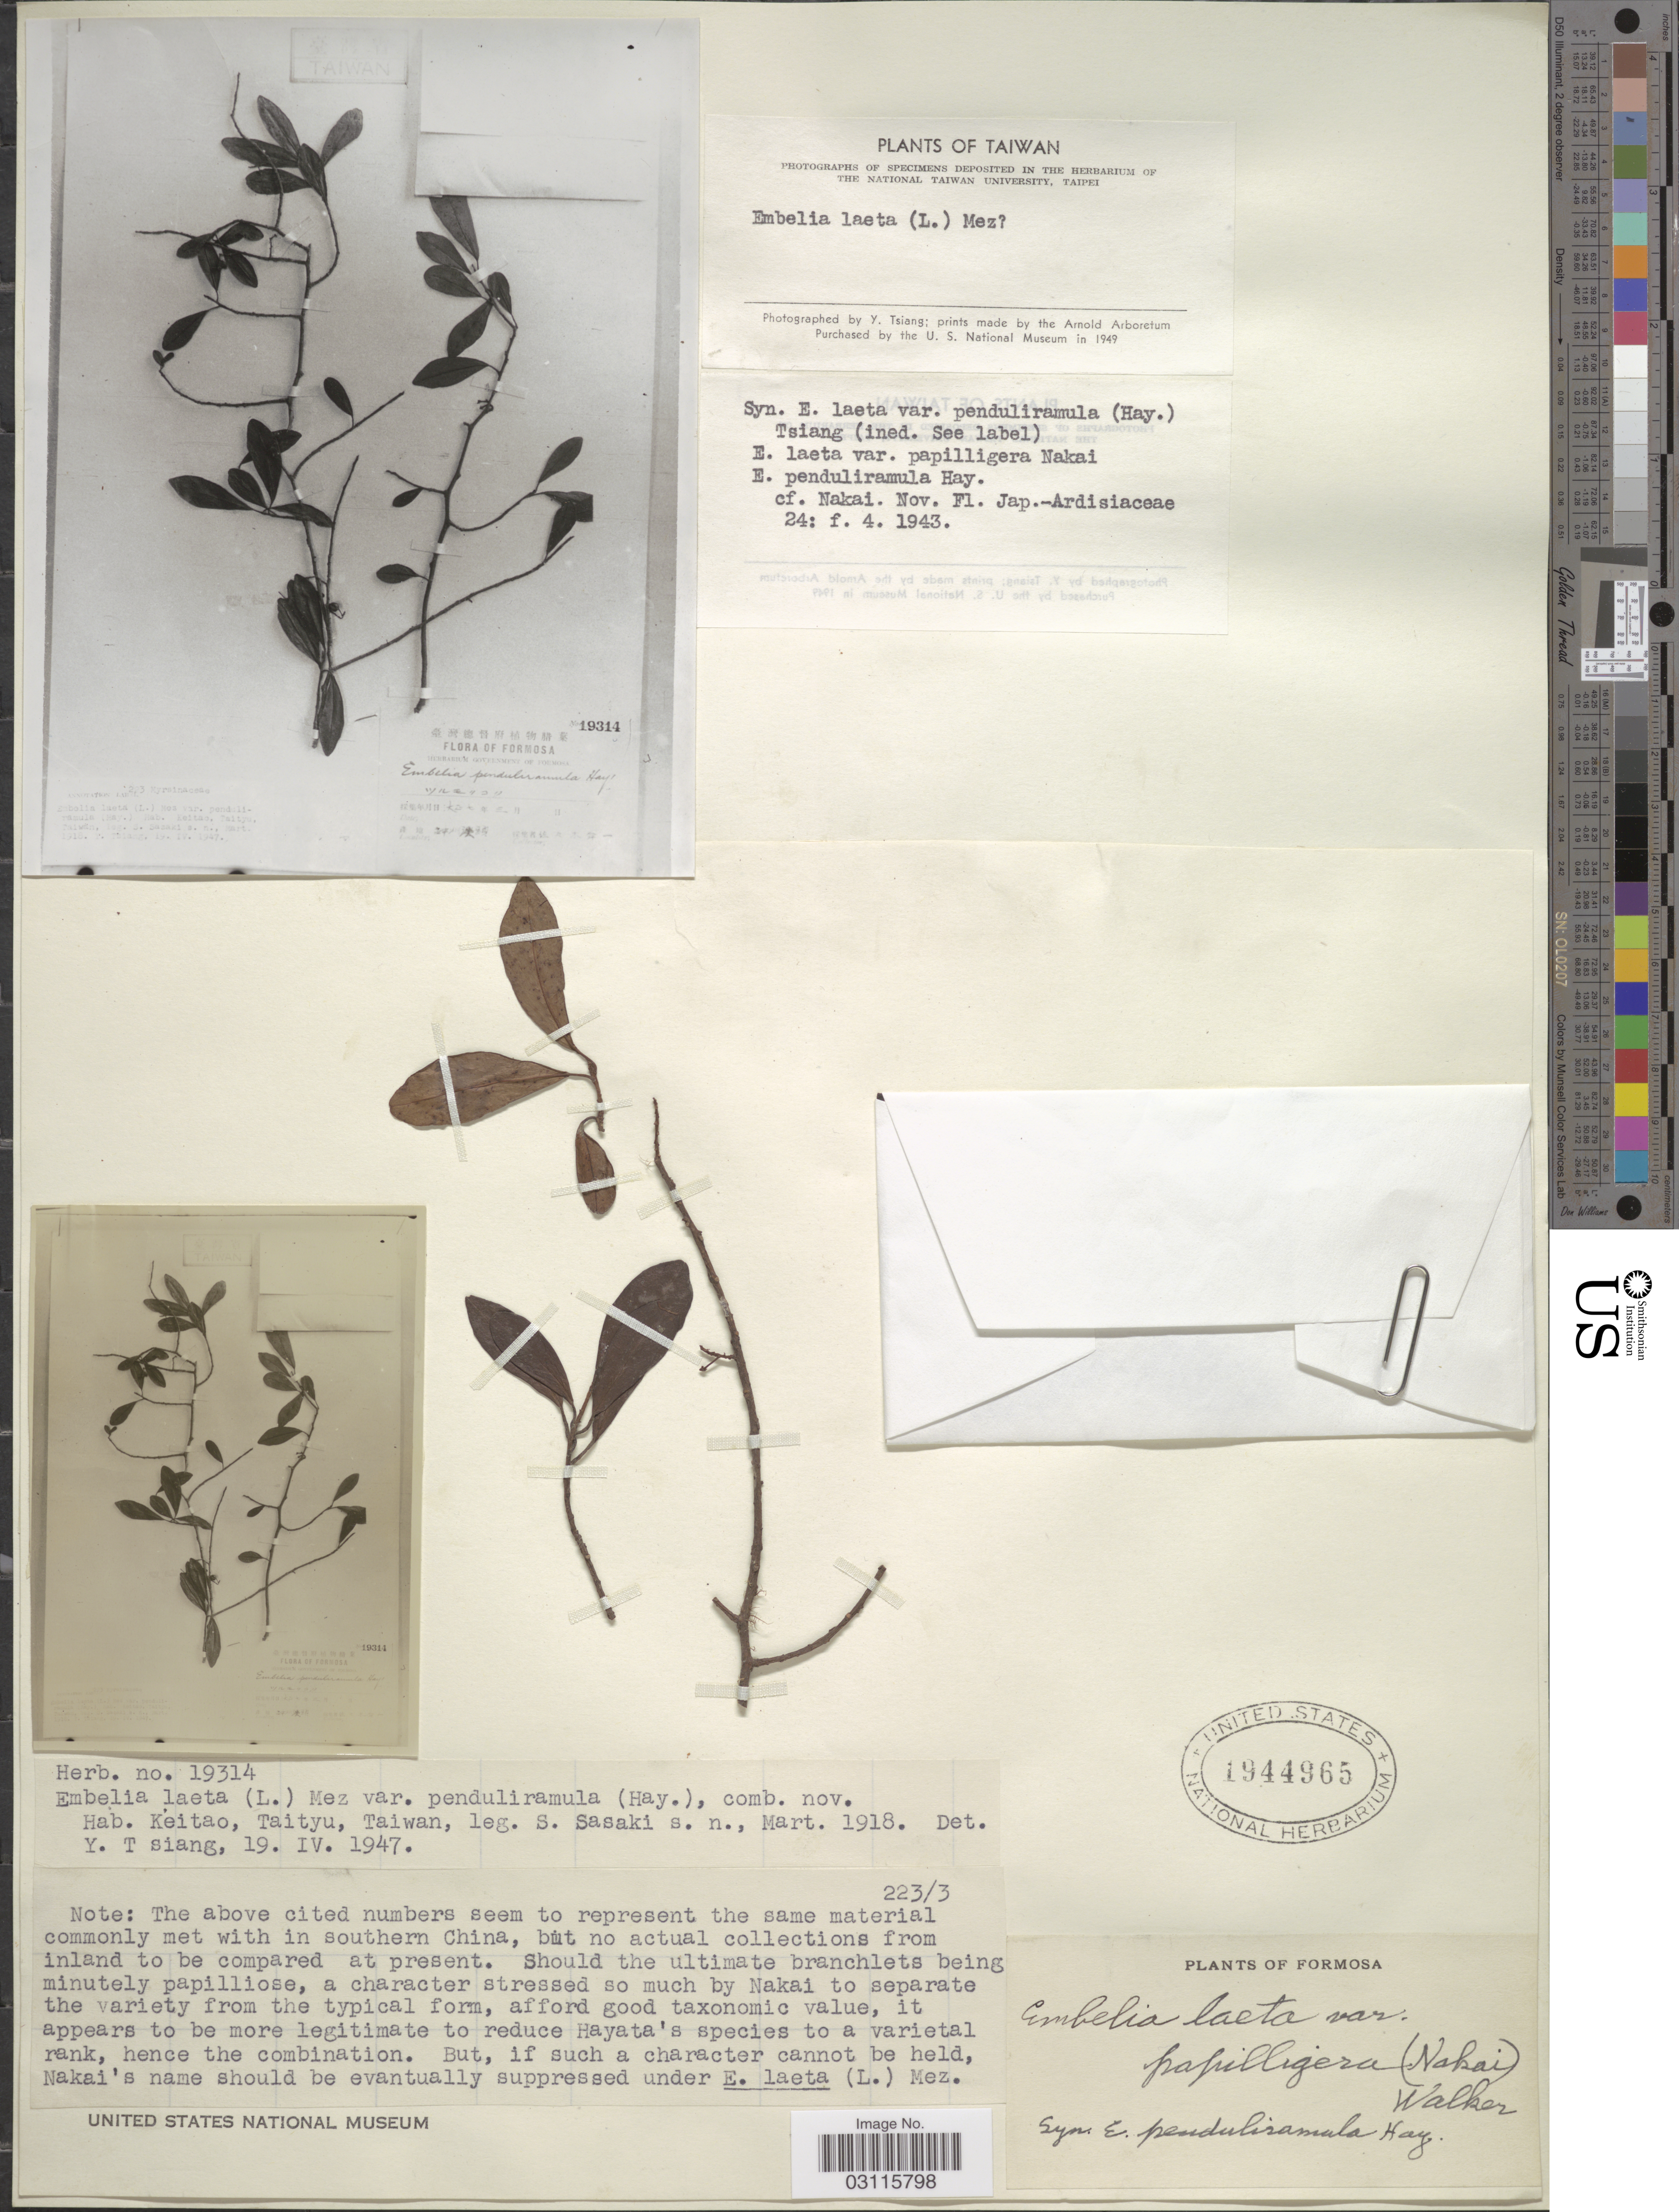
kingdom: Plantae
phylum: Tracheophyta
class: Magnoliopsida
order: Ericales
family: Primulaceae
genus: Embelia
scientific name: Embelia laeta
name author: (L.) Mez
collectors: S. Sasaki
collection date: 1947-04-19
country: Taiwan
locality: Formosa. Keitao, Taityu.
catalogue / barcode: US 1944965